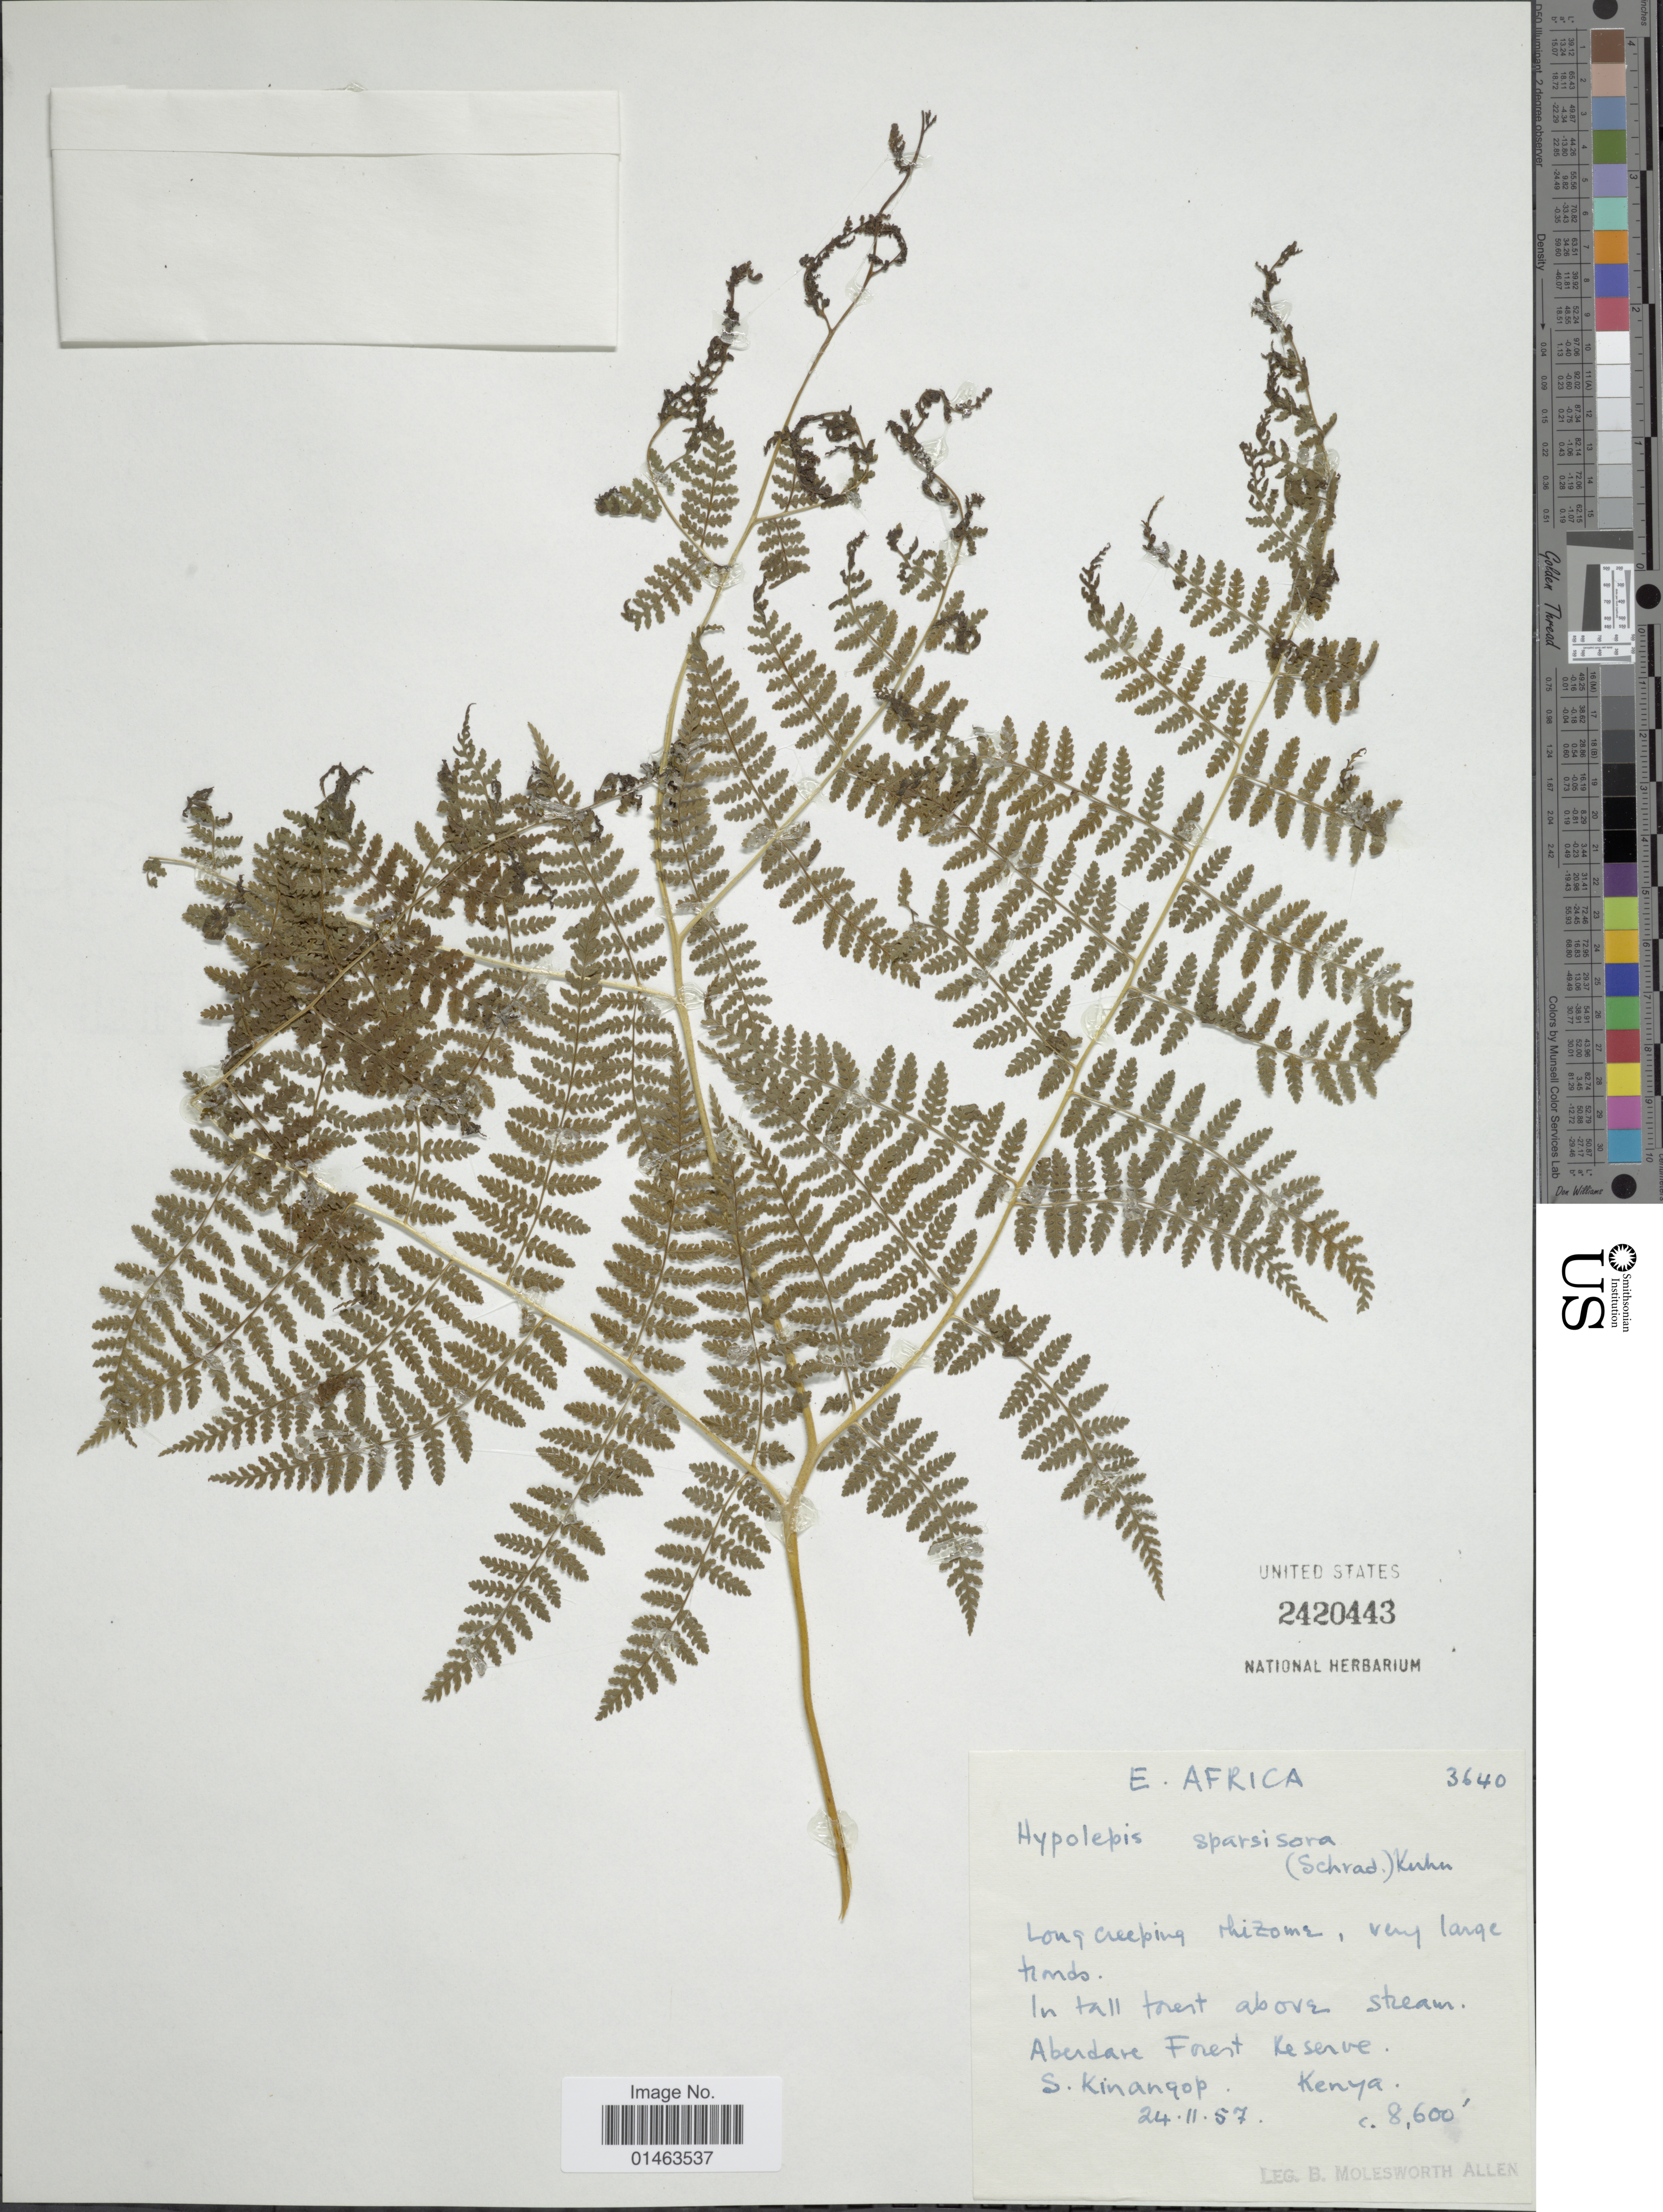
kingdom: Plantae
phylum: Tracheophyta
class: Polypodiopsida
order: Polypodiales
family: Dennstaedtiaceae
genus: Hypolepis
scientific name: Hypolepis sparsisora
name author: (Schrad.) Kuhn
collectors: B. E. G. Molesworth-Allen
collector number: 3640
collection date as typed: Transcribed d/m/y: 24/11/57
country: Kenya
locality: E. Africa, S. Kinangop. Kenya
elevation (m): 2621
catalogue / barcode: US 2420443